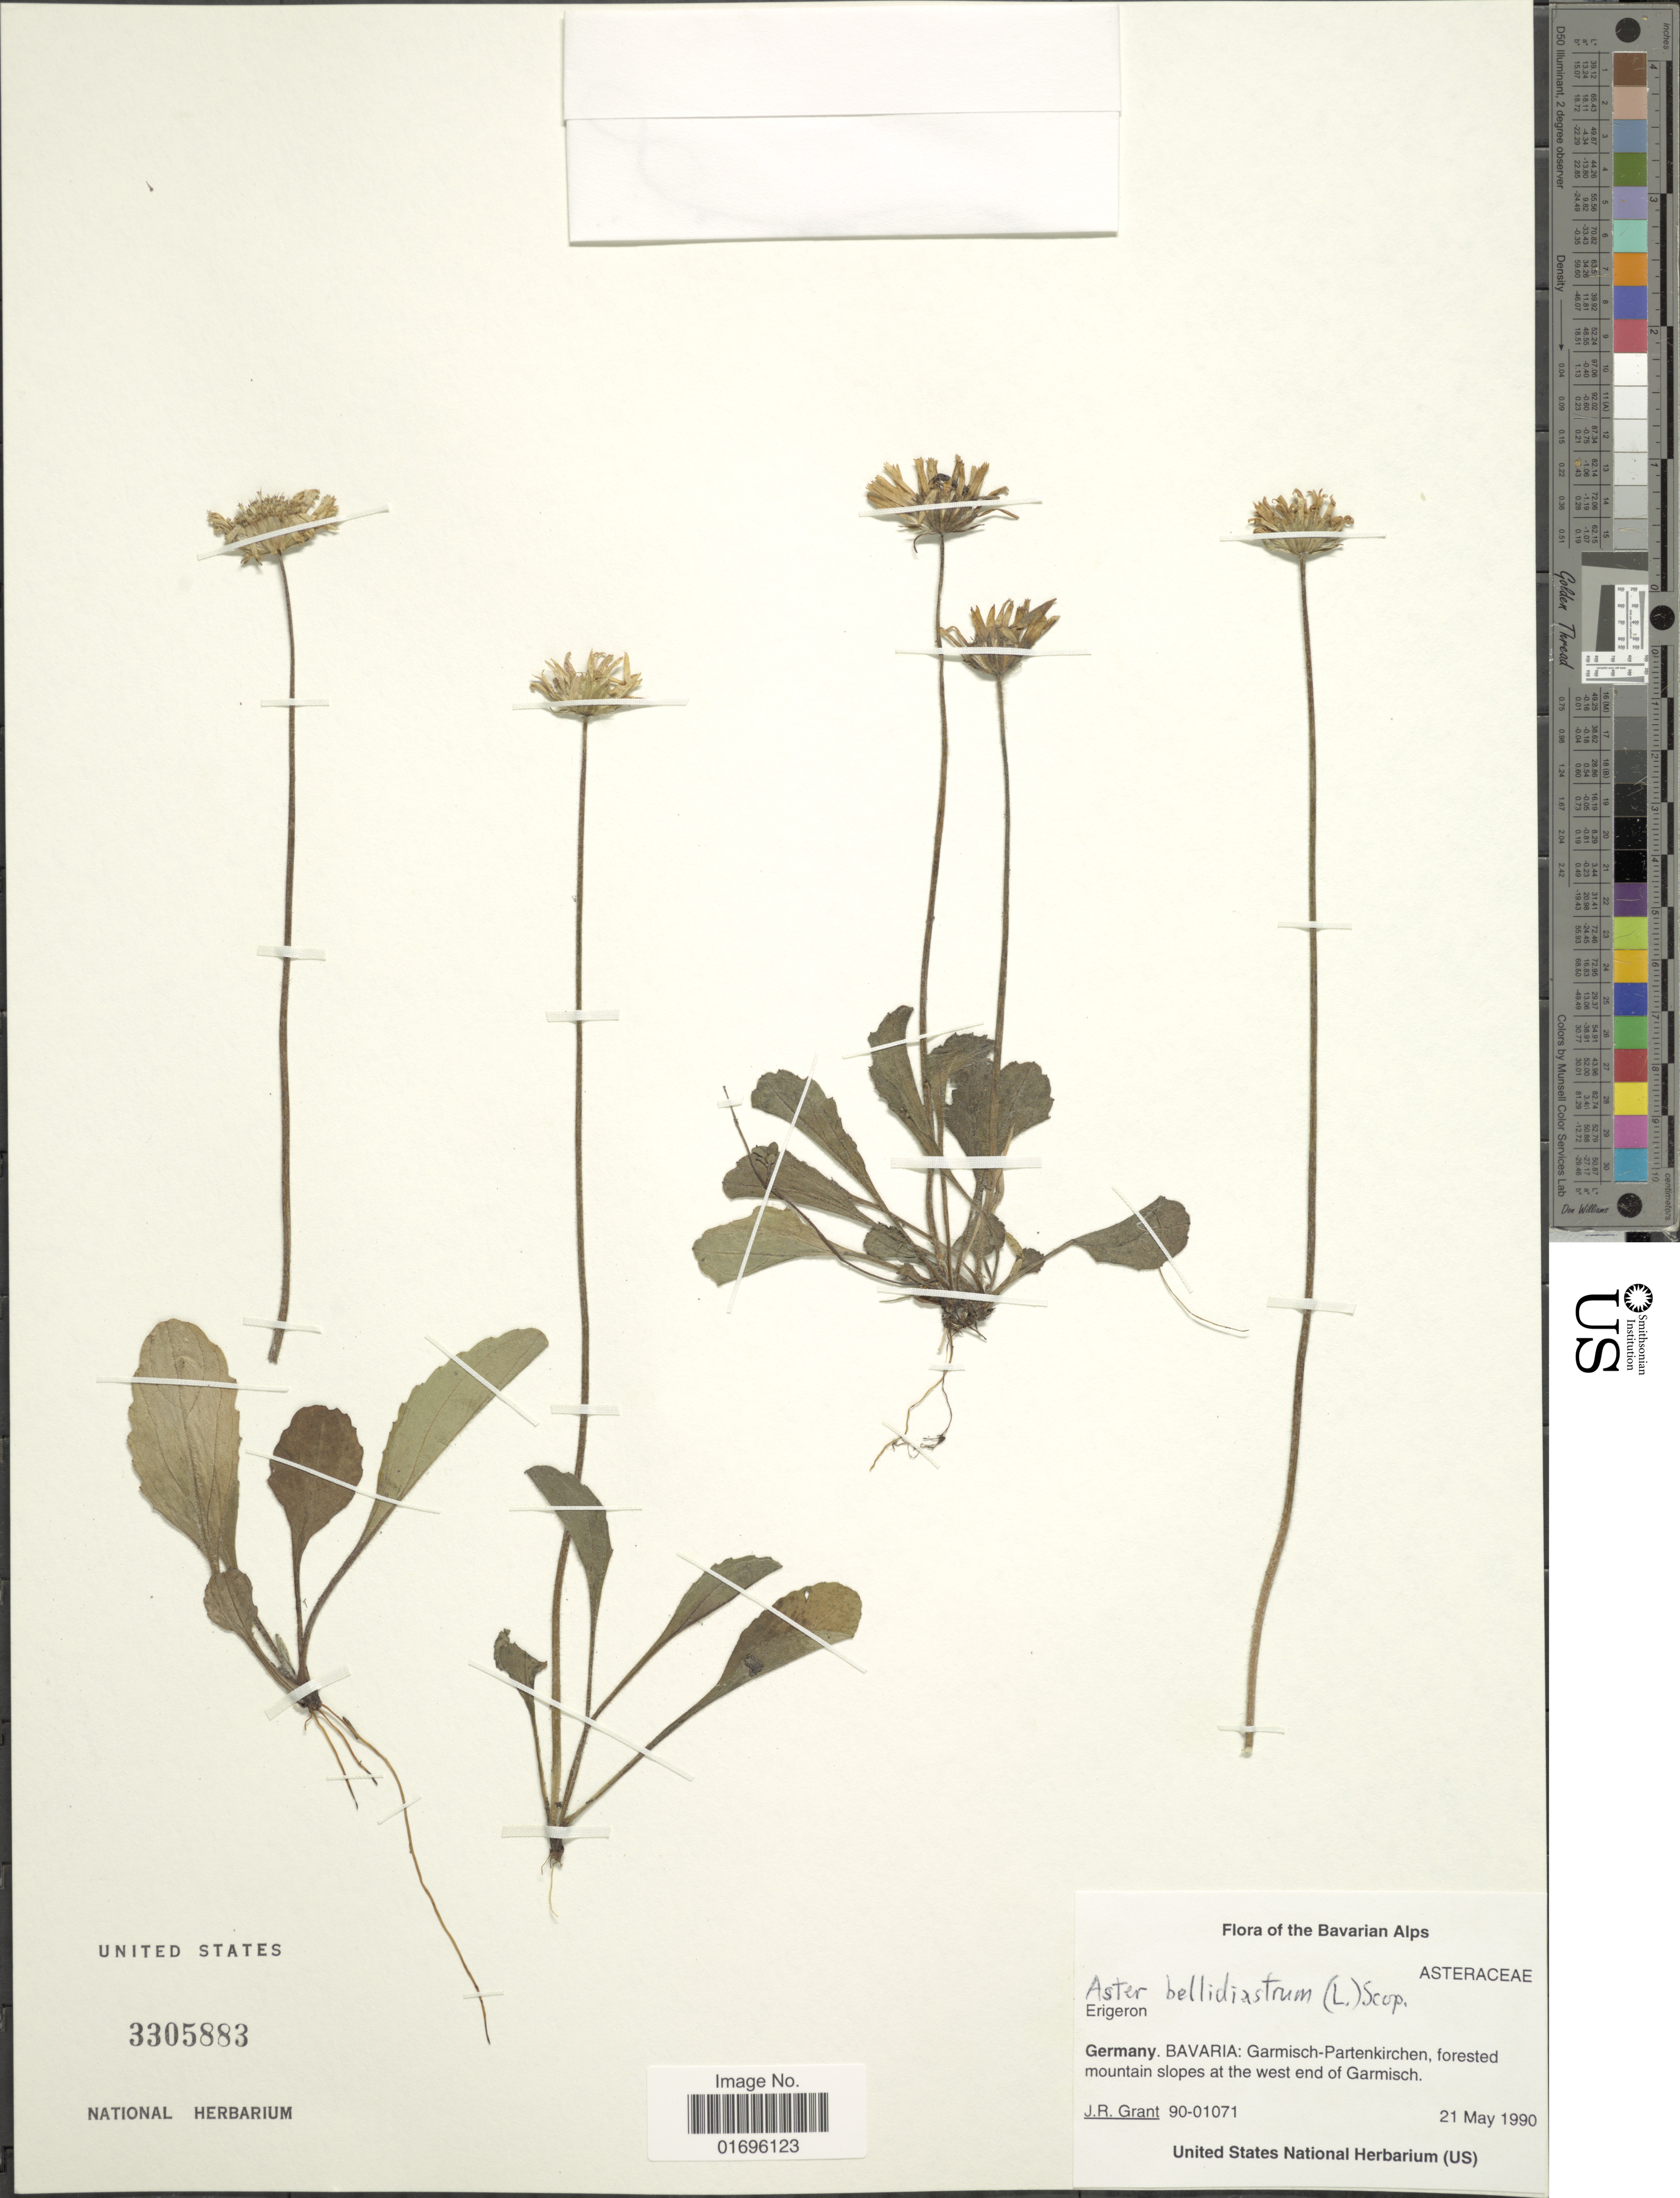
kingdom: Plantae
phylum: Tracheophyta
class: Magnoliopsida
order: Asterales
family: Asteraceae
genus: Aster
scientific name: Aster bellidiastrum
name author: (L.) Scop.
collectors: J. Grant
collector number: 90-01071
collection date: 1990-05-21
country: Germany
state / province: Bayern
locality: Bavarian Alps. Germany. Bavaria: Garmisch-Partenkirchen, forested mountain slopes at the west end of Garmisch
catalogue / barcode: US 3305883